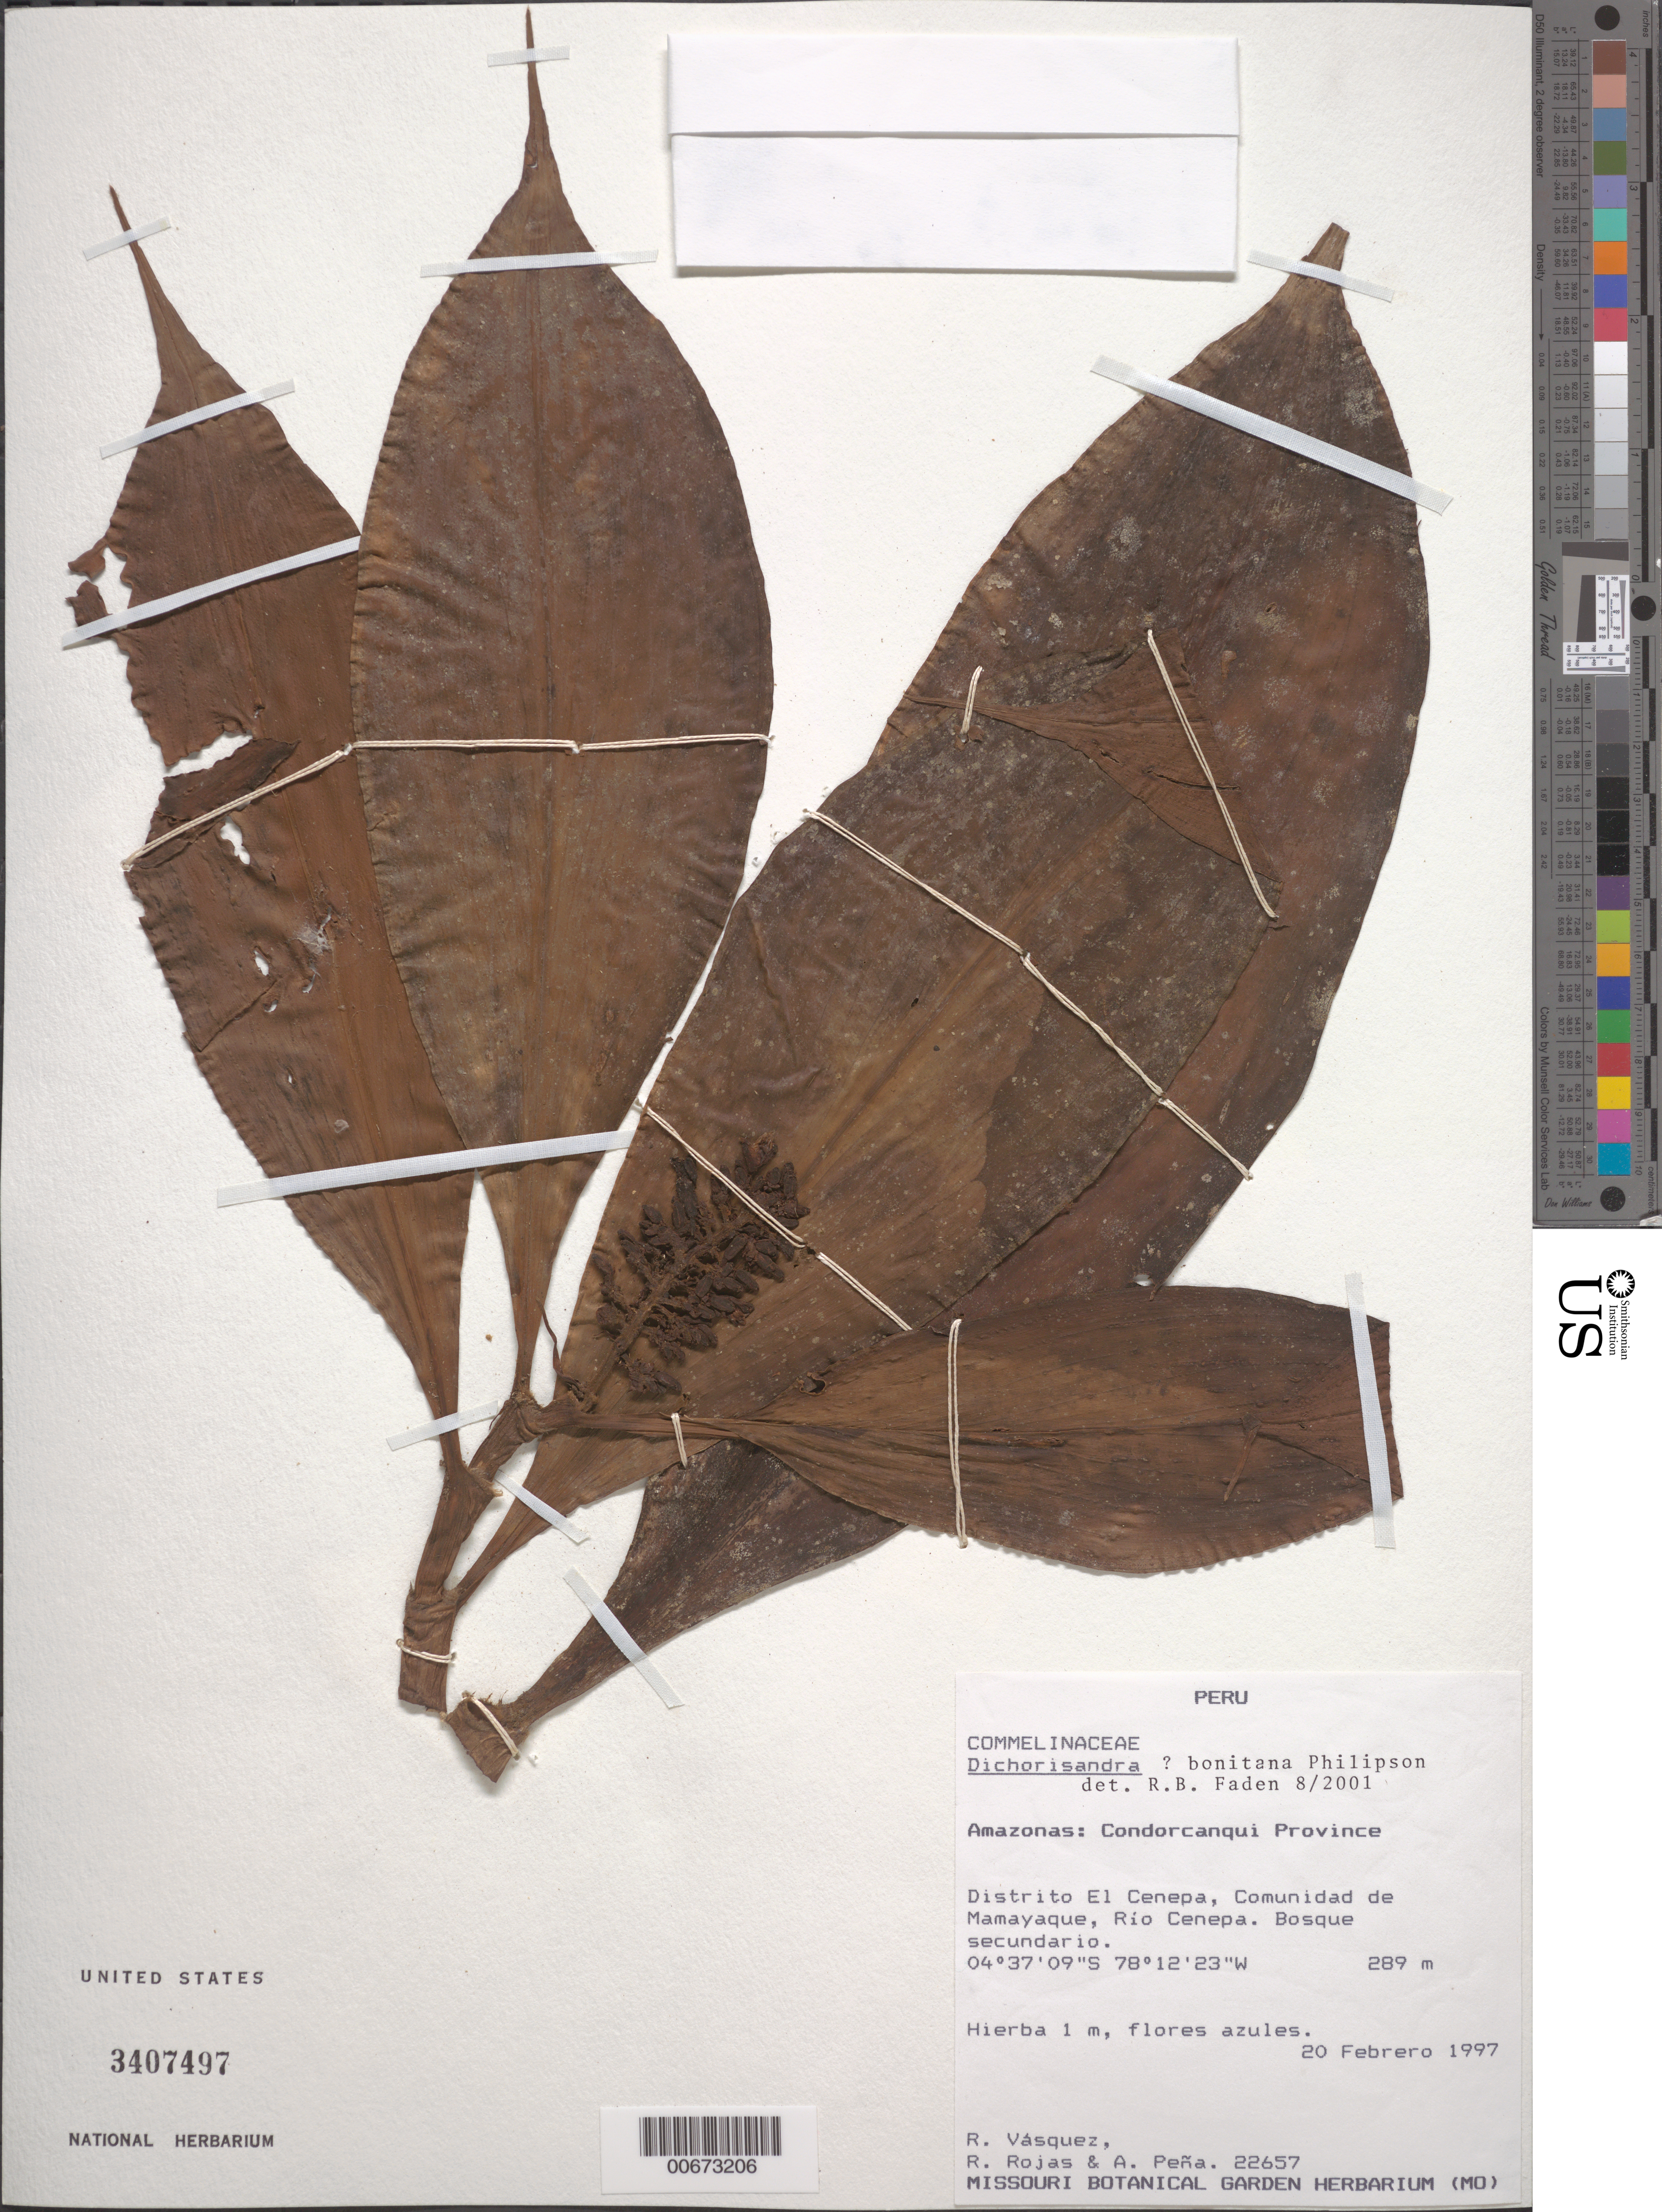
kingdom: Plantae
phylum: Tracheophyta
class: Liliopsida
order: Commelinales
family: Commelinaceae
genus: Dichorisandra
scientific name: Dichorisandra bonitana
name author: Philipson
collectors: R. Vasquez, R. Rojas & A. Pena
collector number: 22657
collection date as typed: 20 Feb 1997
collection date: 1997-02-20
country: Peru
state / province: Amazonas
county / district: Condorcanqui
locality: El Cenepa, Mamayaque, Río Cenepa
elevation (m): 289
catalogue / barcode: US 3407497